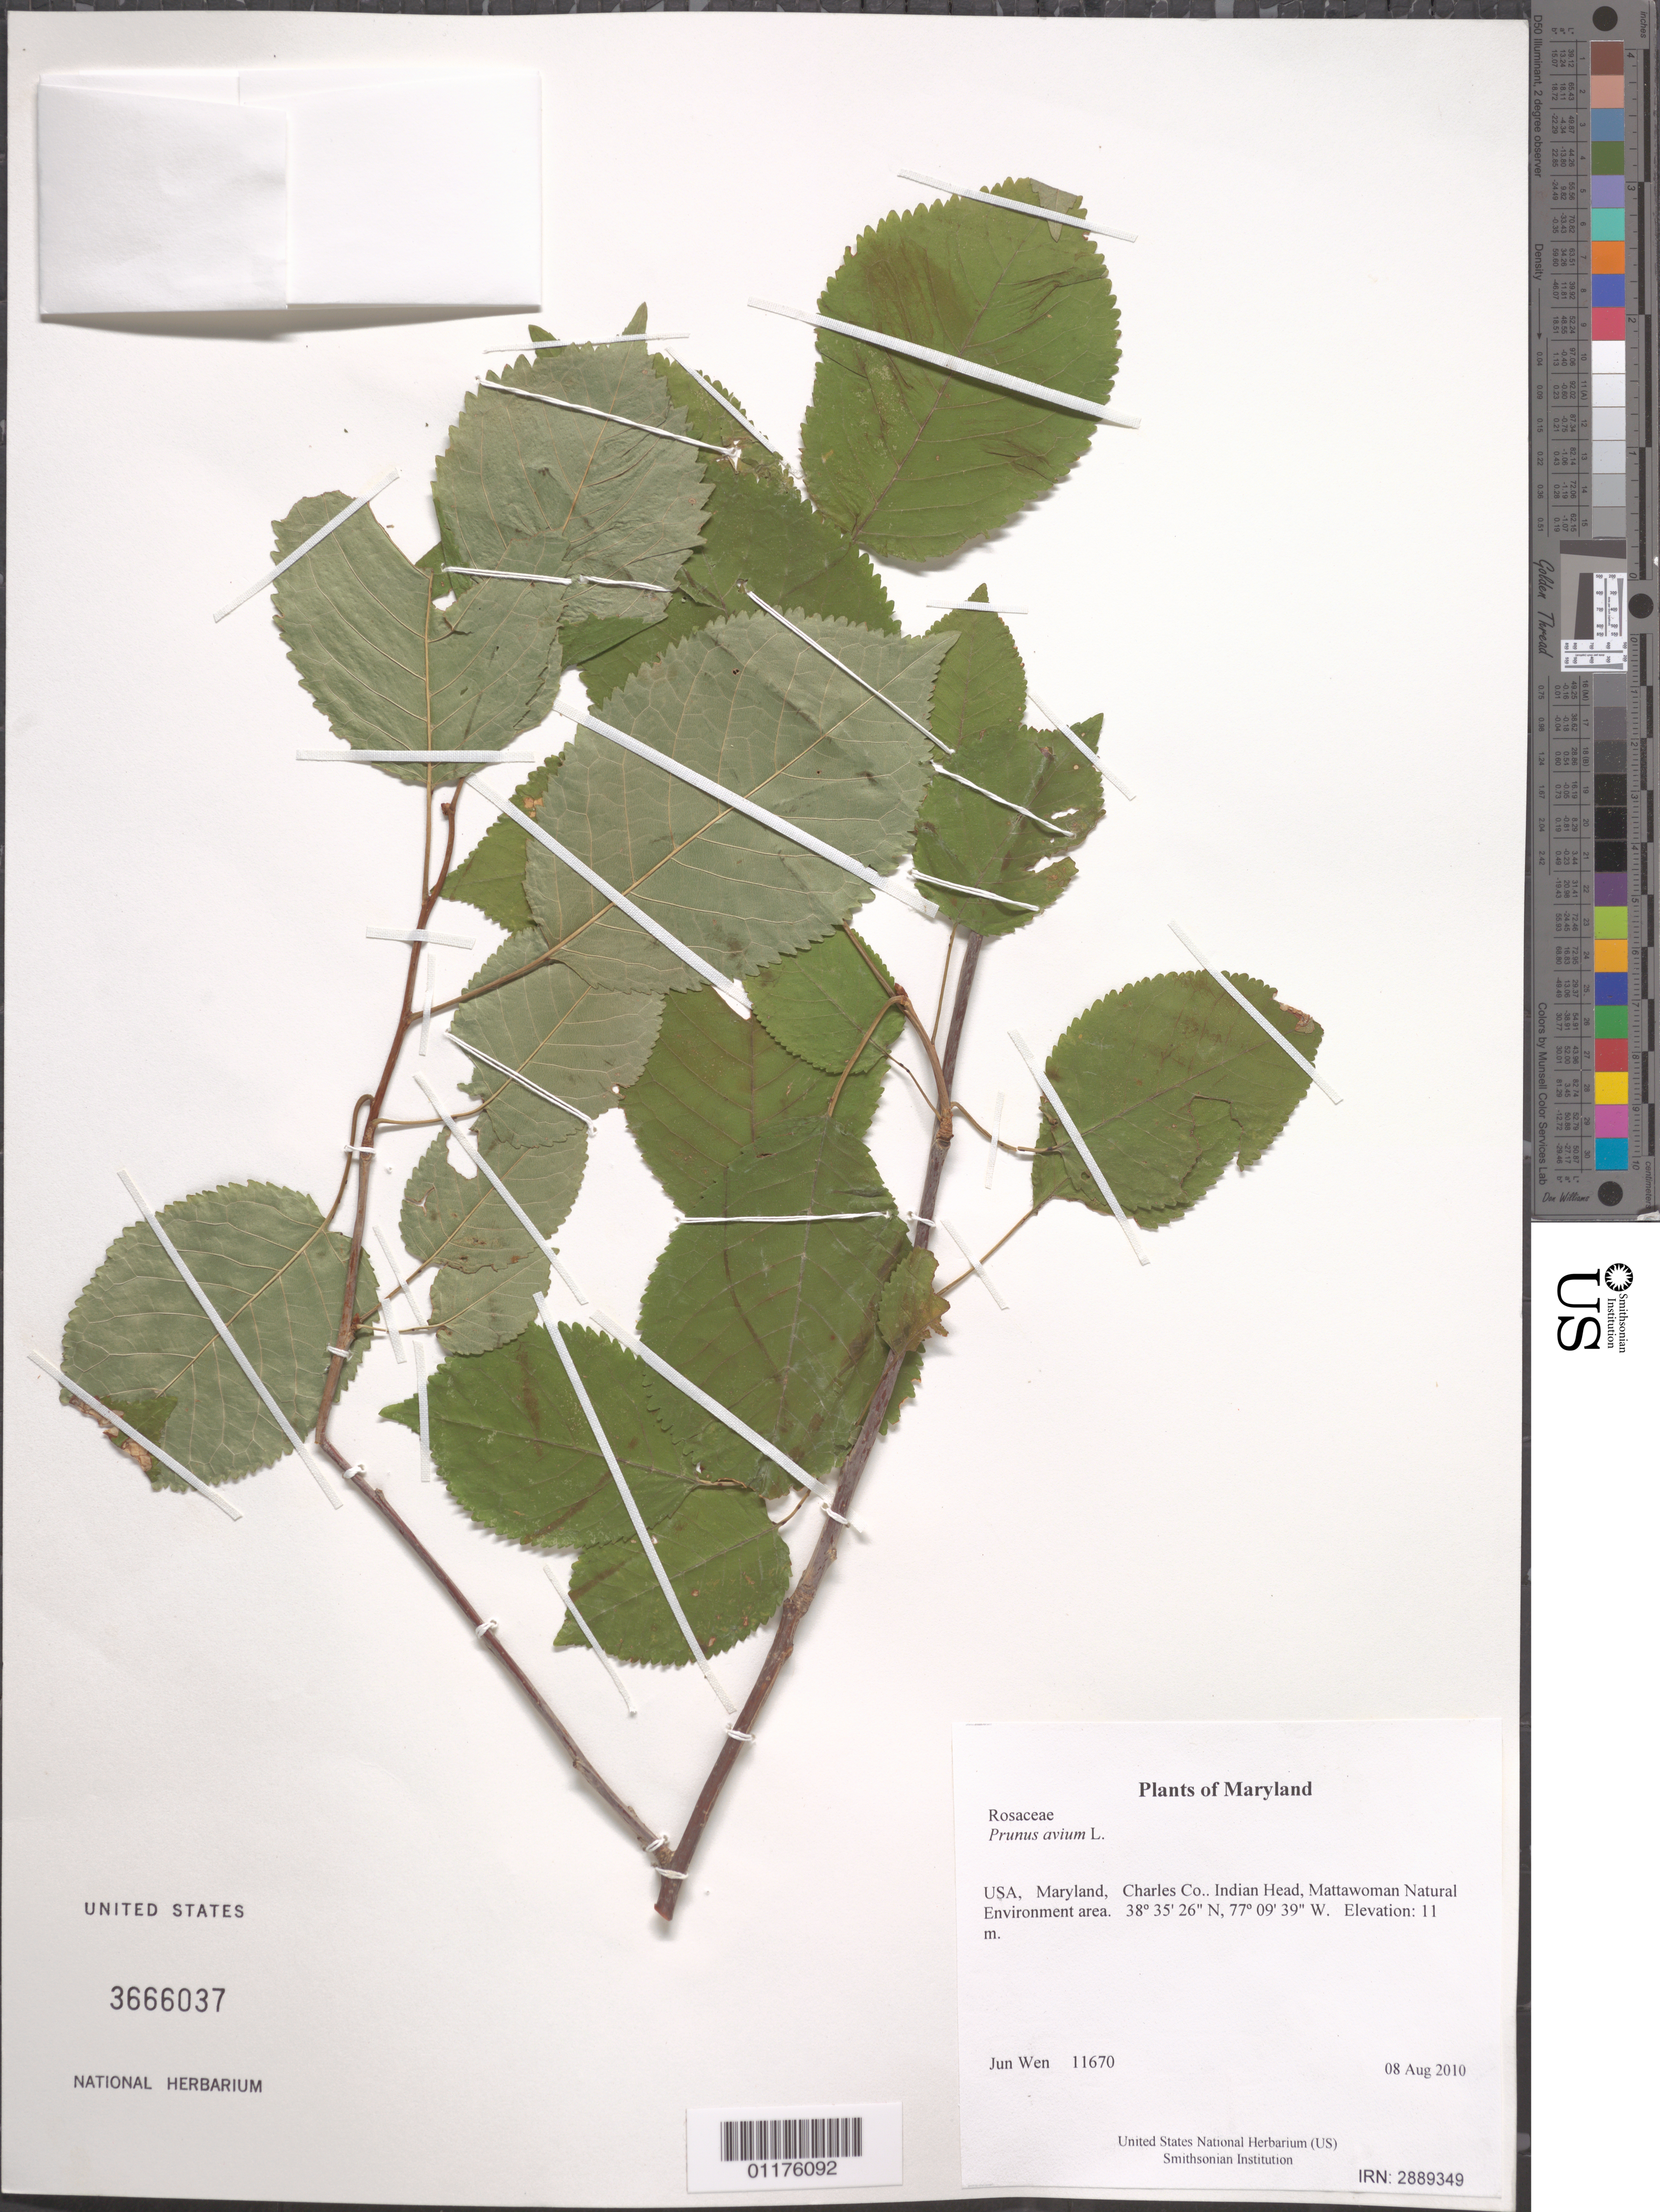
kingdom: Plantae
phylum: Tracheophyta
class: Magnoliopsida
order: Rosales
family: Rosaceae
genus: Prunus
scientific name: Prunus avium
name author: L.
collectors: J. Wen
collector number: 11670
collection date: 2010-08-08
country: United States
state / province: Maryland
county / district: Charles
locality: Indian Head, Mattawoman Natural Environment area.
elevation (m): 11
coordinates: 38 35.427 N, 77 09.647 W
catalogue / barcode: US 3666037